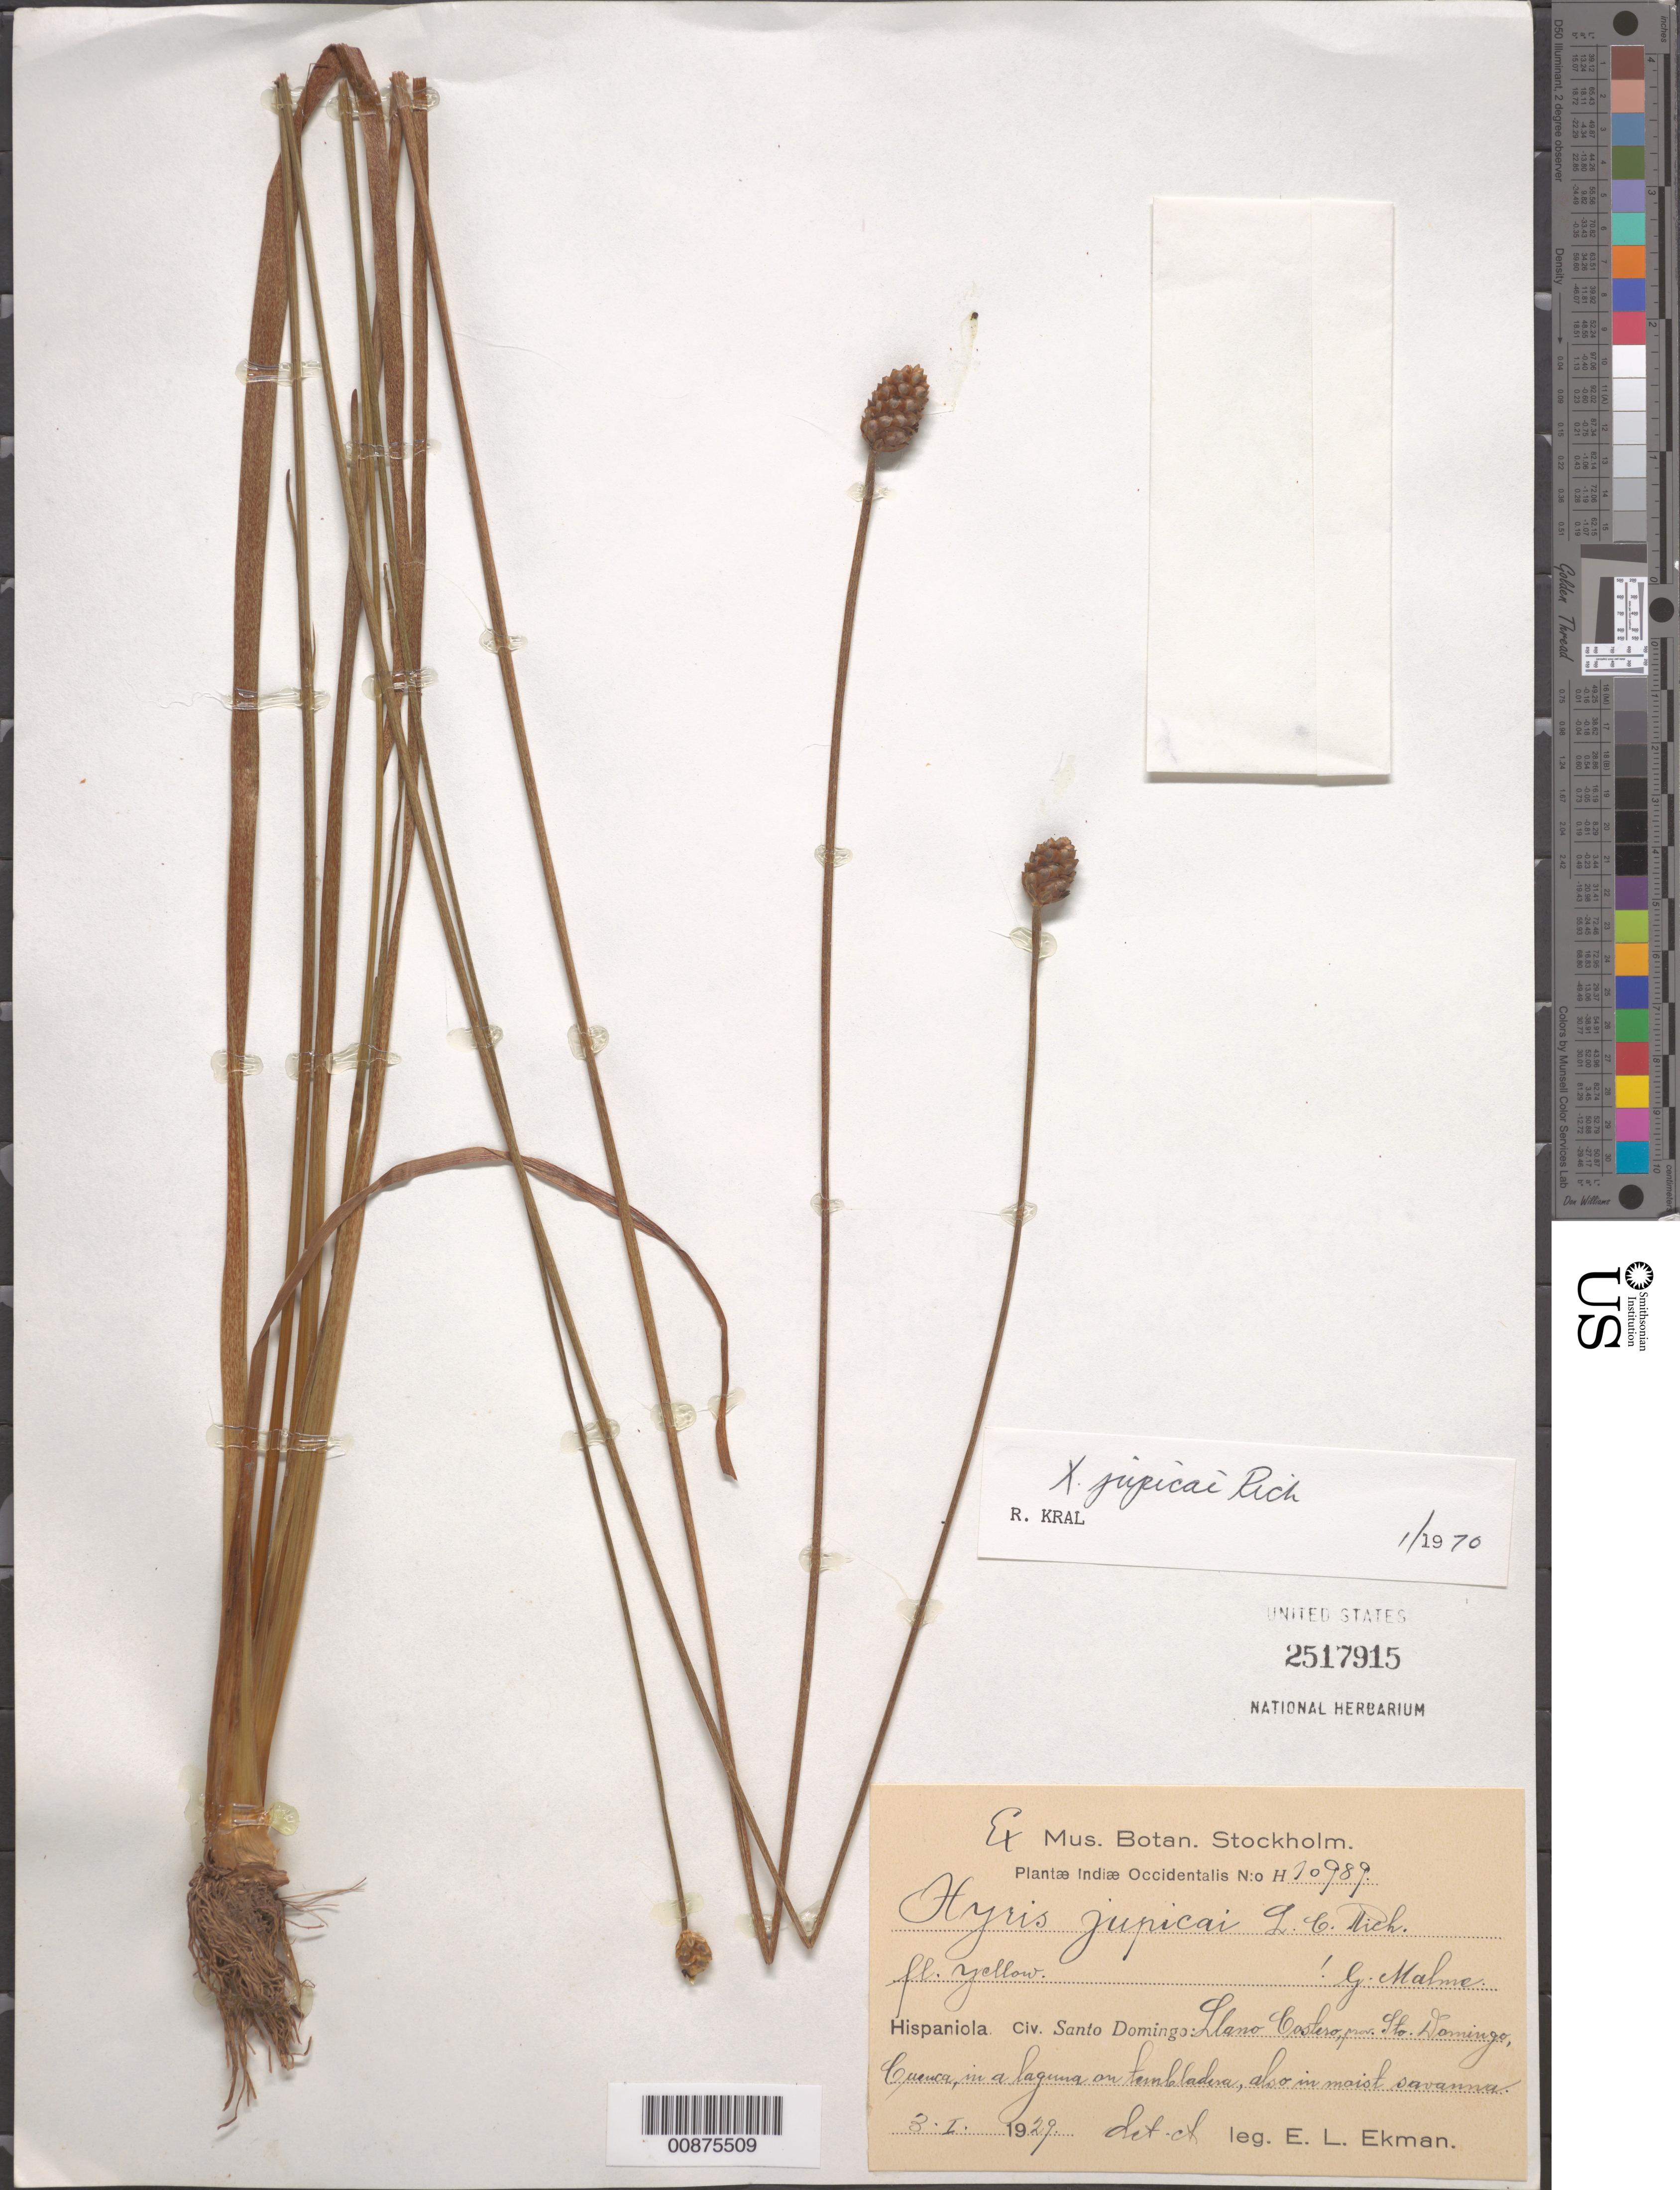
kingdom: Plantae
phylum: Tracheophyta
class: Liliopsida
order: Poales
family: Xyridaceae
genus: Xyris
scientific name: Xyris jupicai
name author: Rich.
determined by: Kral, Robert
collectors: E. L. Ekman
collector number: H 10989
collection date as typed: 03 Jan 1929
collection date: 1929-01-03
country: Dominican Republic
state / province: Distrito Nacional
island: Hispaniola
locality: Llano Costero, Cuenca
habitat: In a laguna on tembladera, also in moist savanna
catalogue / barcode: US 2517915